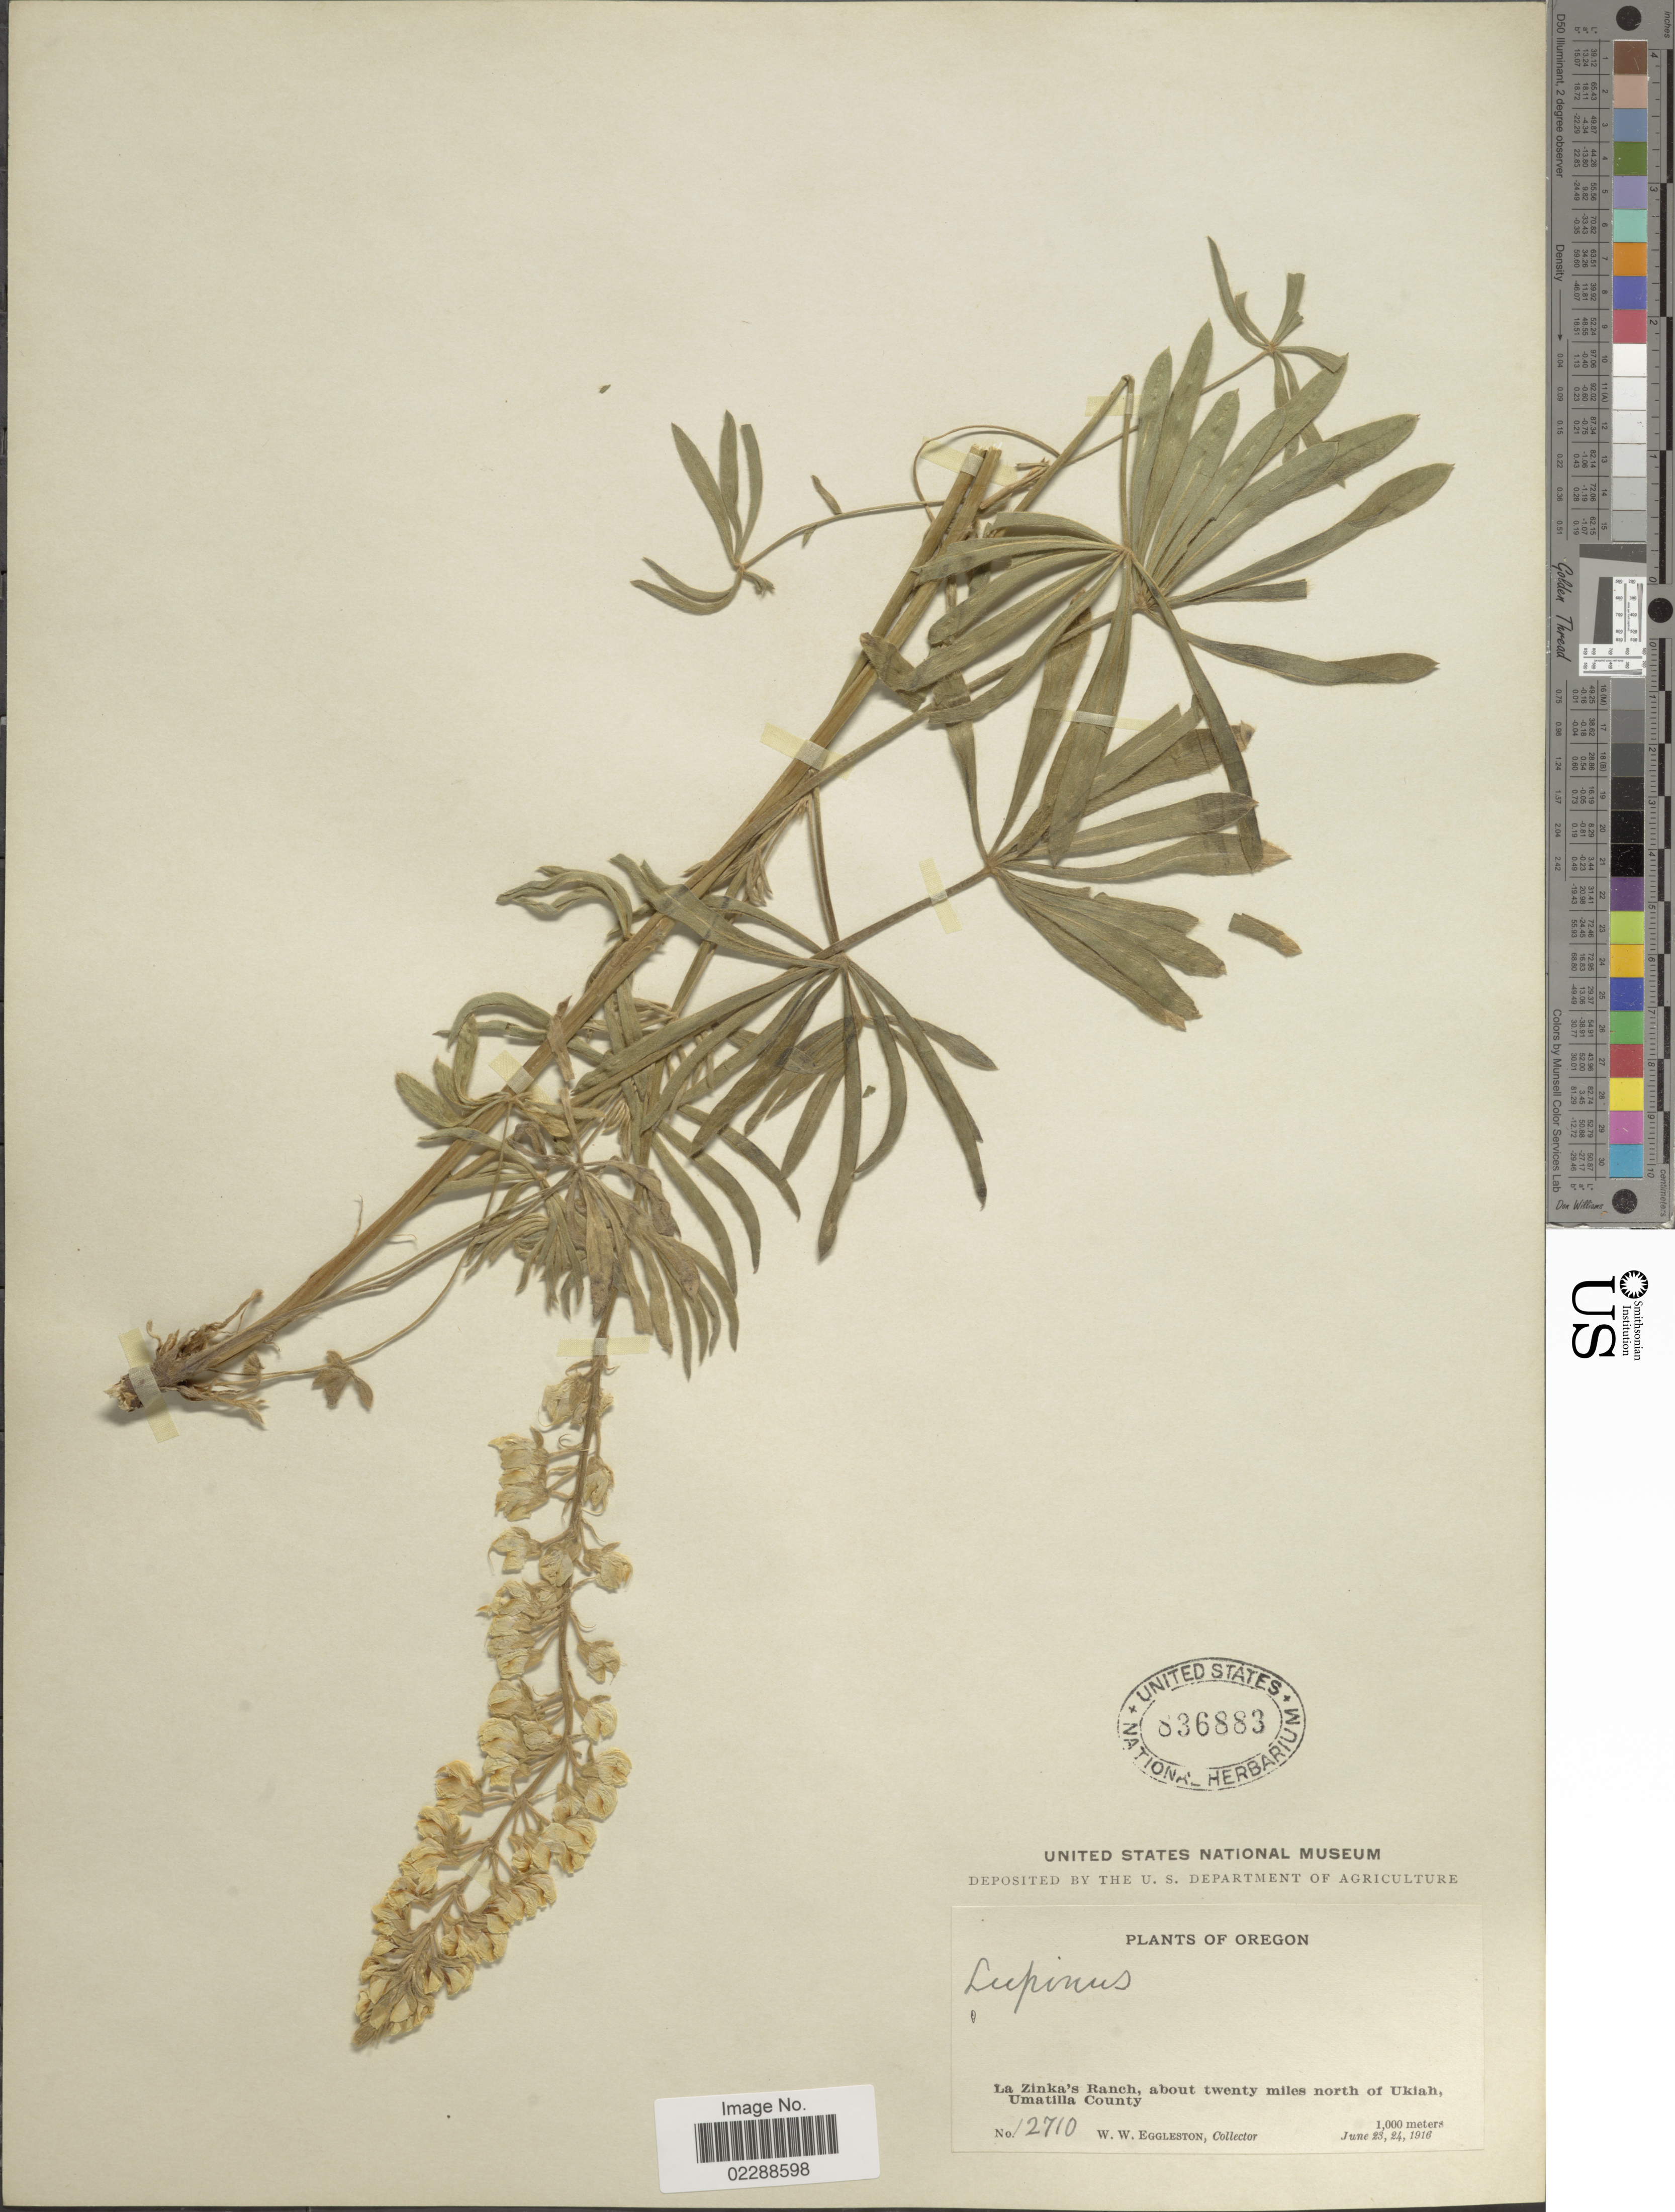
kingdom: Plantae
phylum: Tracheophyta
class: Magnoliopsida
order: Fabales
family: Fabaceae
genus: Lupinus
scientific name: Lupinus sp.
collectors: W. W. Eggleston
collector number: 12710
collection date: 1916-06-23/1916-06-24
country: United States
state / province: Oregon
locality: La Zinka's Ranch, about twenty miles north of Ukiah, Umatilla County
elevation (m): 1000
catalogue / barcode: US 836883